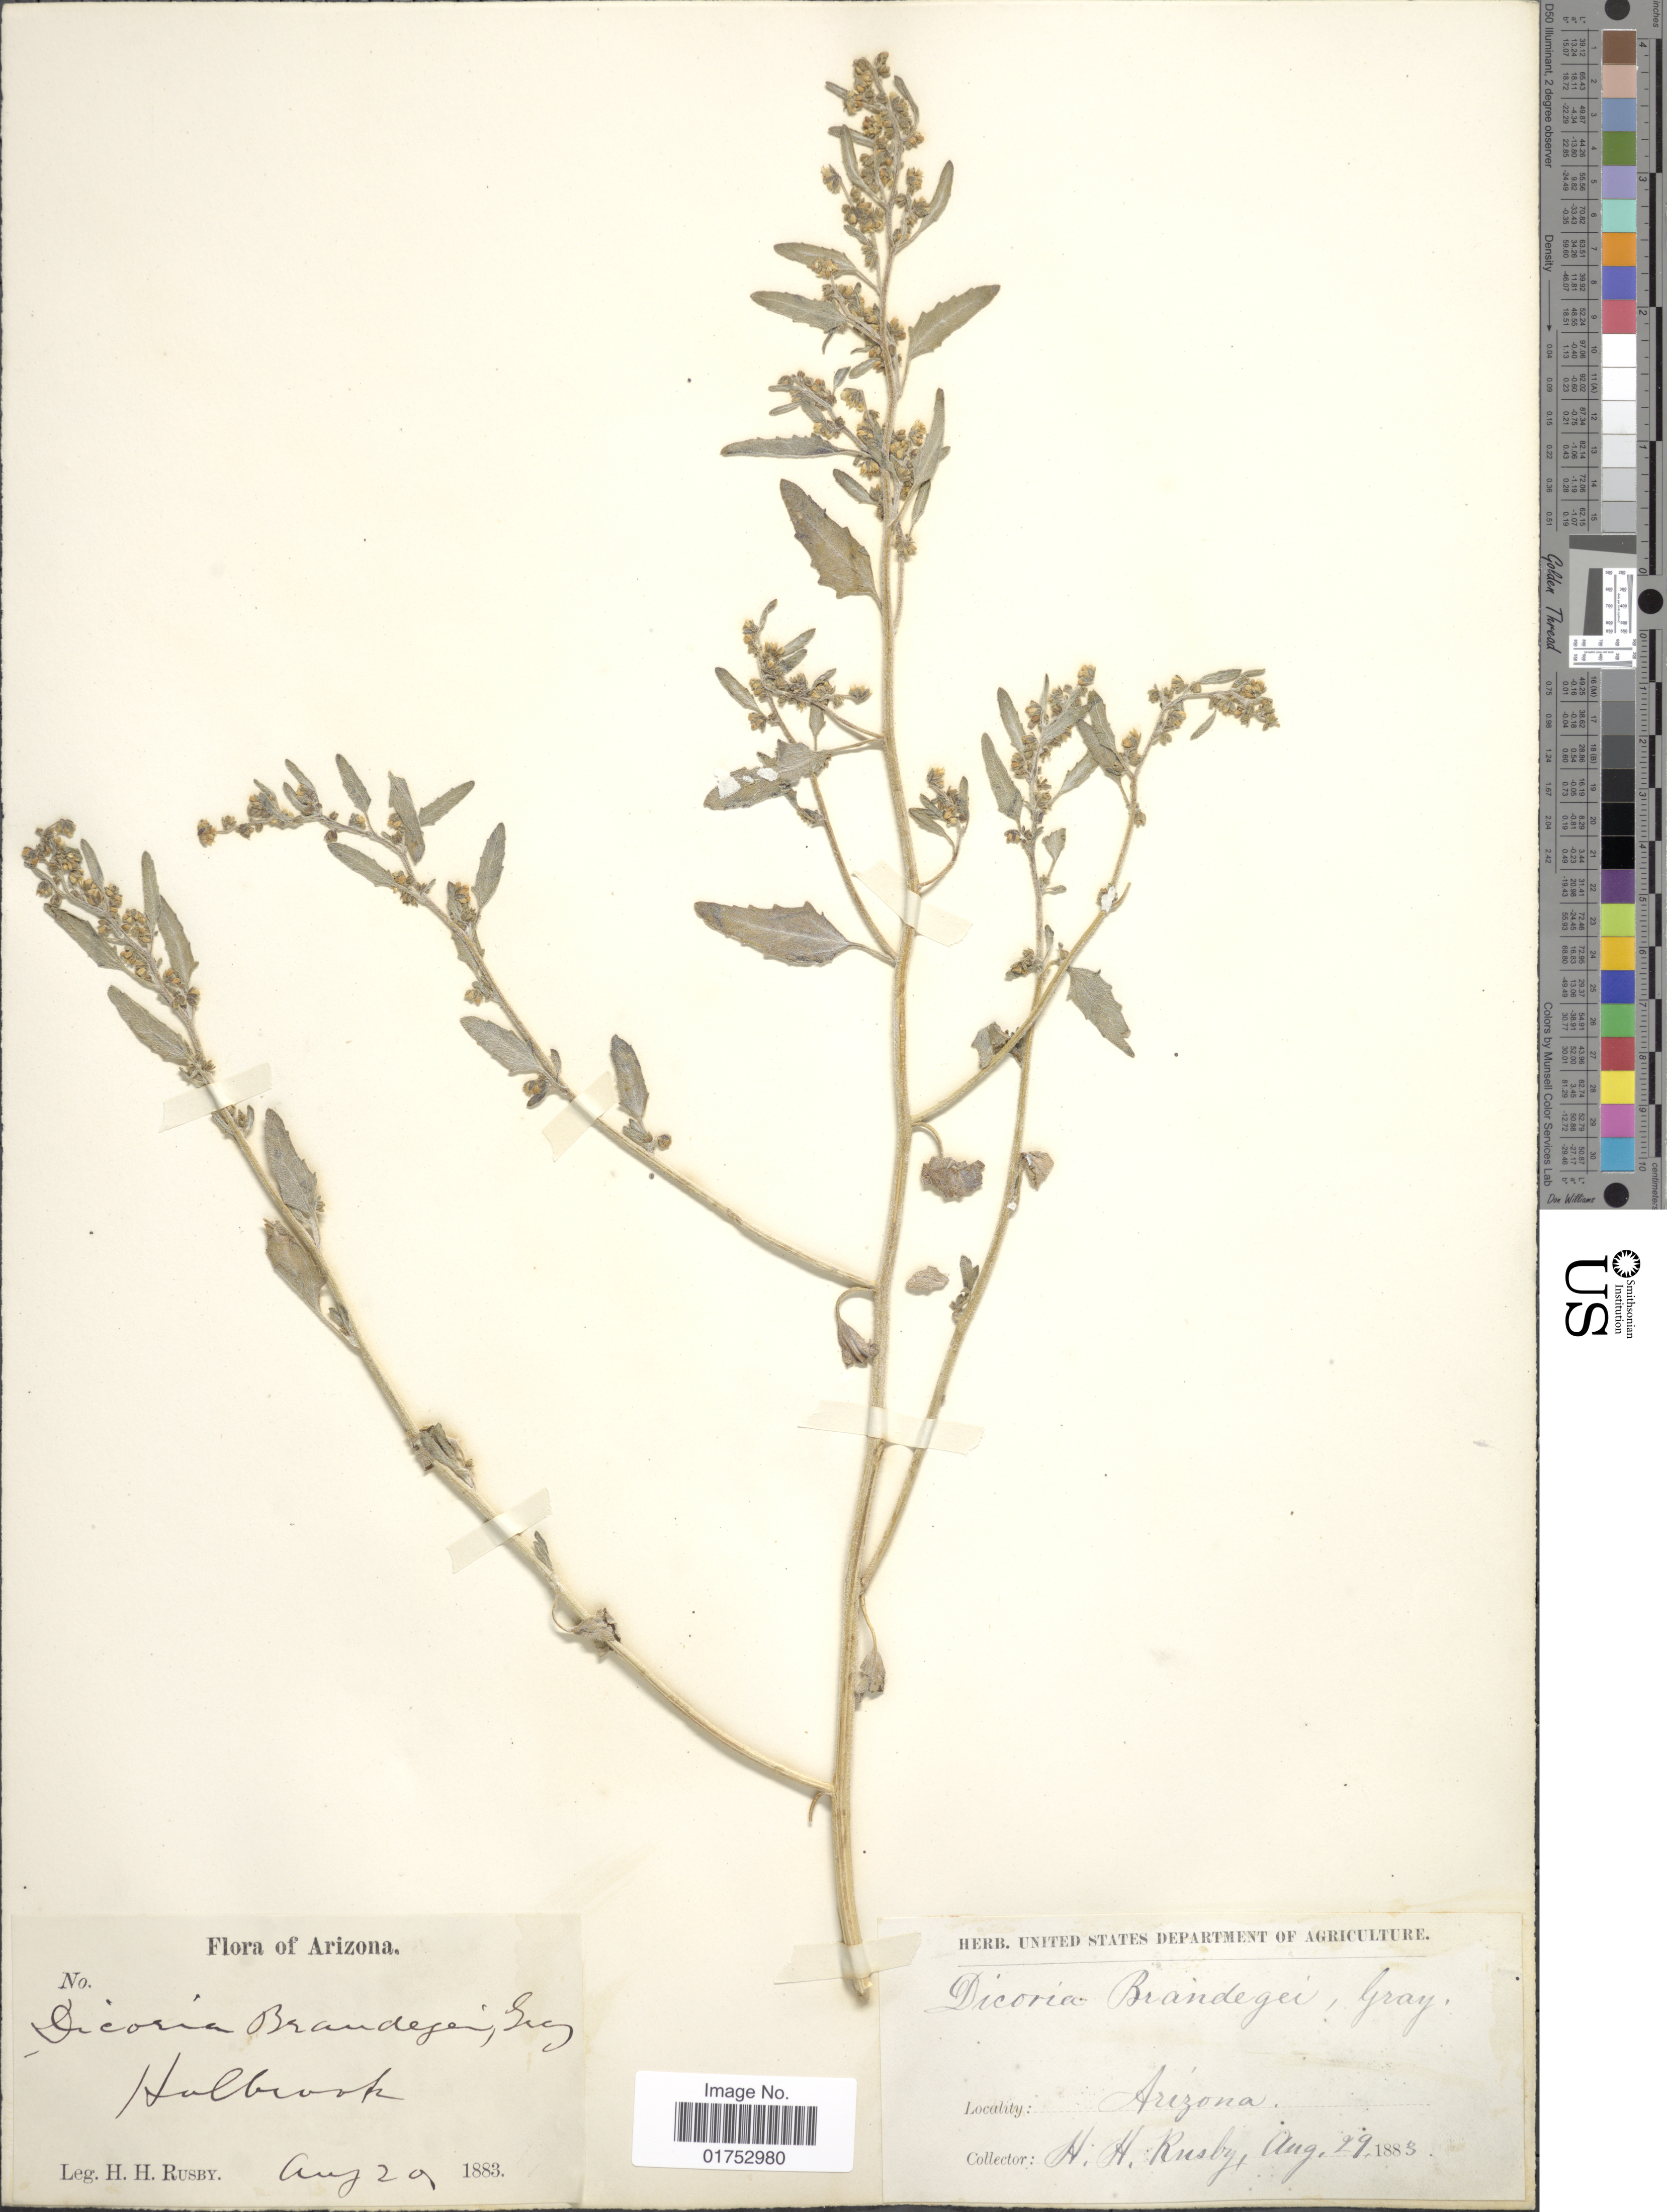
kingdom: Plantae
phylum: Tracheophyta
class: Magnoliopsida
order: Asterales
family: Asteraceae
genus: Dicoria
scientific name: Dicoria brandegeei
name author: A. Gray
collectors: H. H. Rusby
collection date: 1883-08-29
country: United States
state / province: Arizona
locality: Holbrook